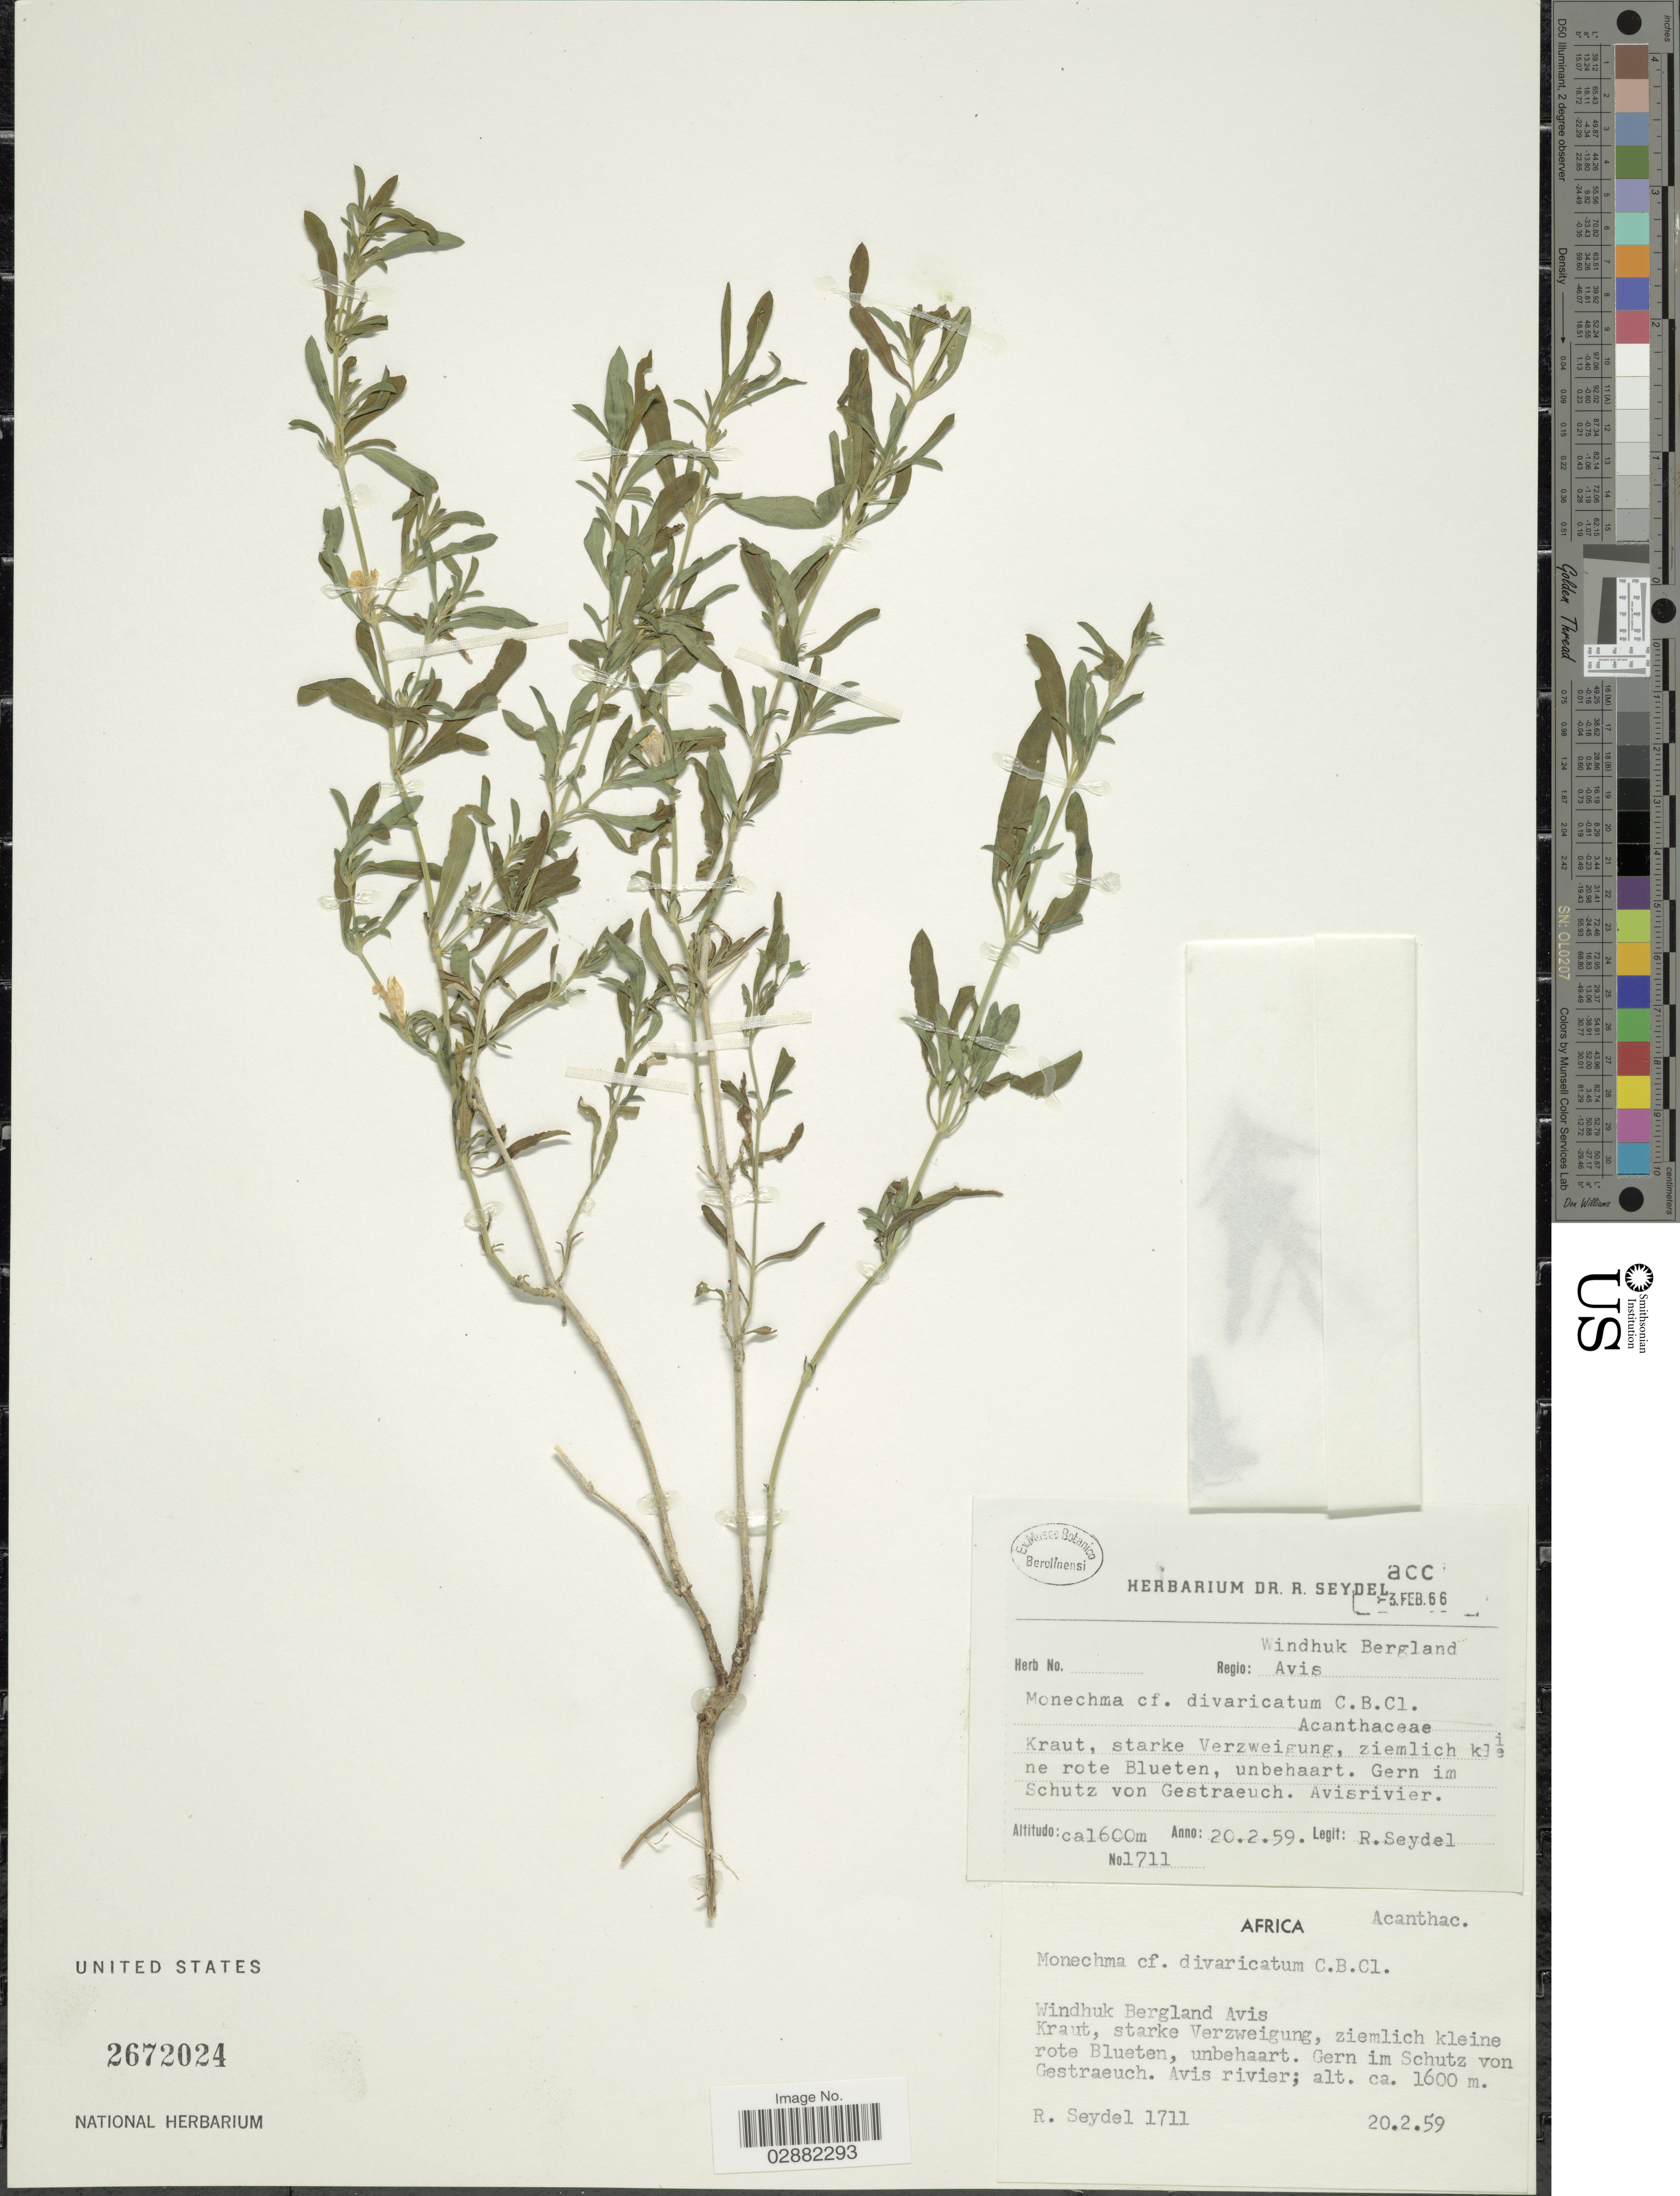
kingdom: Plantae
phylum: Tracheophyta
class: Magnoliopsida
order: Lamiales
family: Acanthaceae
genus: Justicia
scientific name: Justicia divaricata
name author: Willd. ex Nees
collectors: R. Seydel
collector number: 1711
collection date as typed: Transcribed d/m/y: 20/2/59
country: Namibia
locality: Africa. Regio: Windhuk Bergland Avis. Avis rivier.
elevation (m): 1600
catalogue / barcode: US 2672024